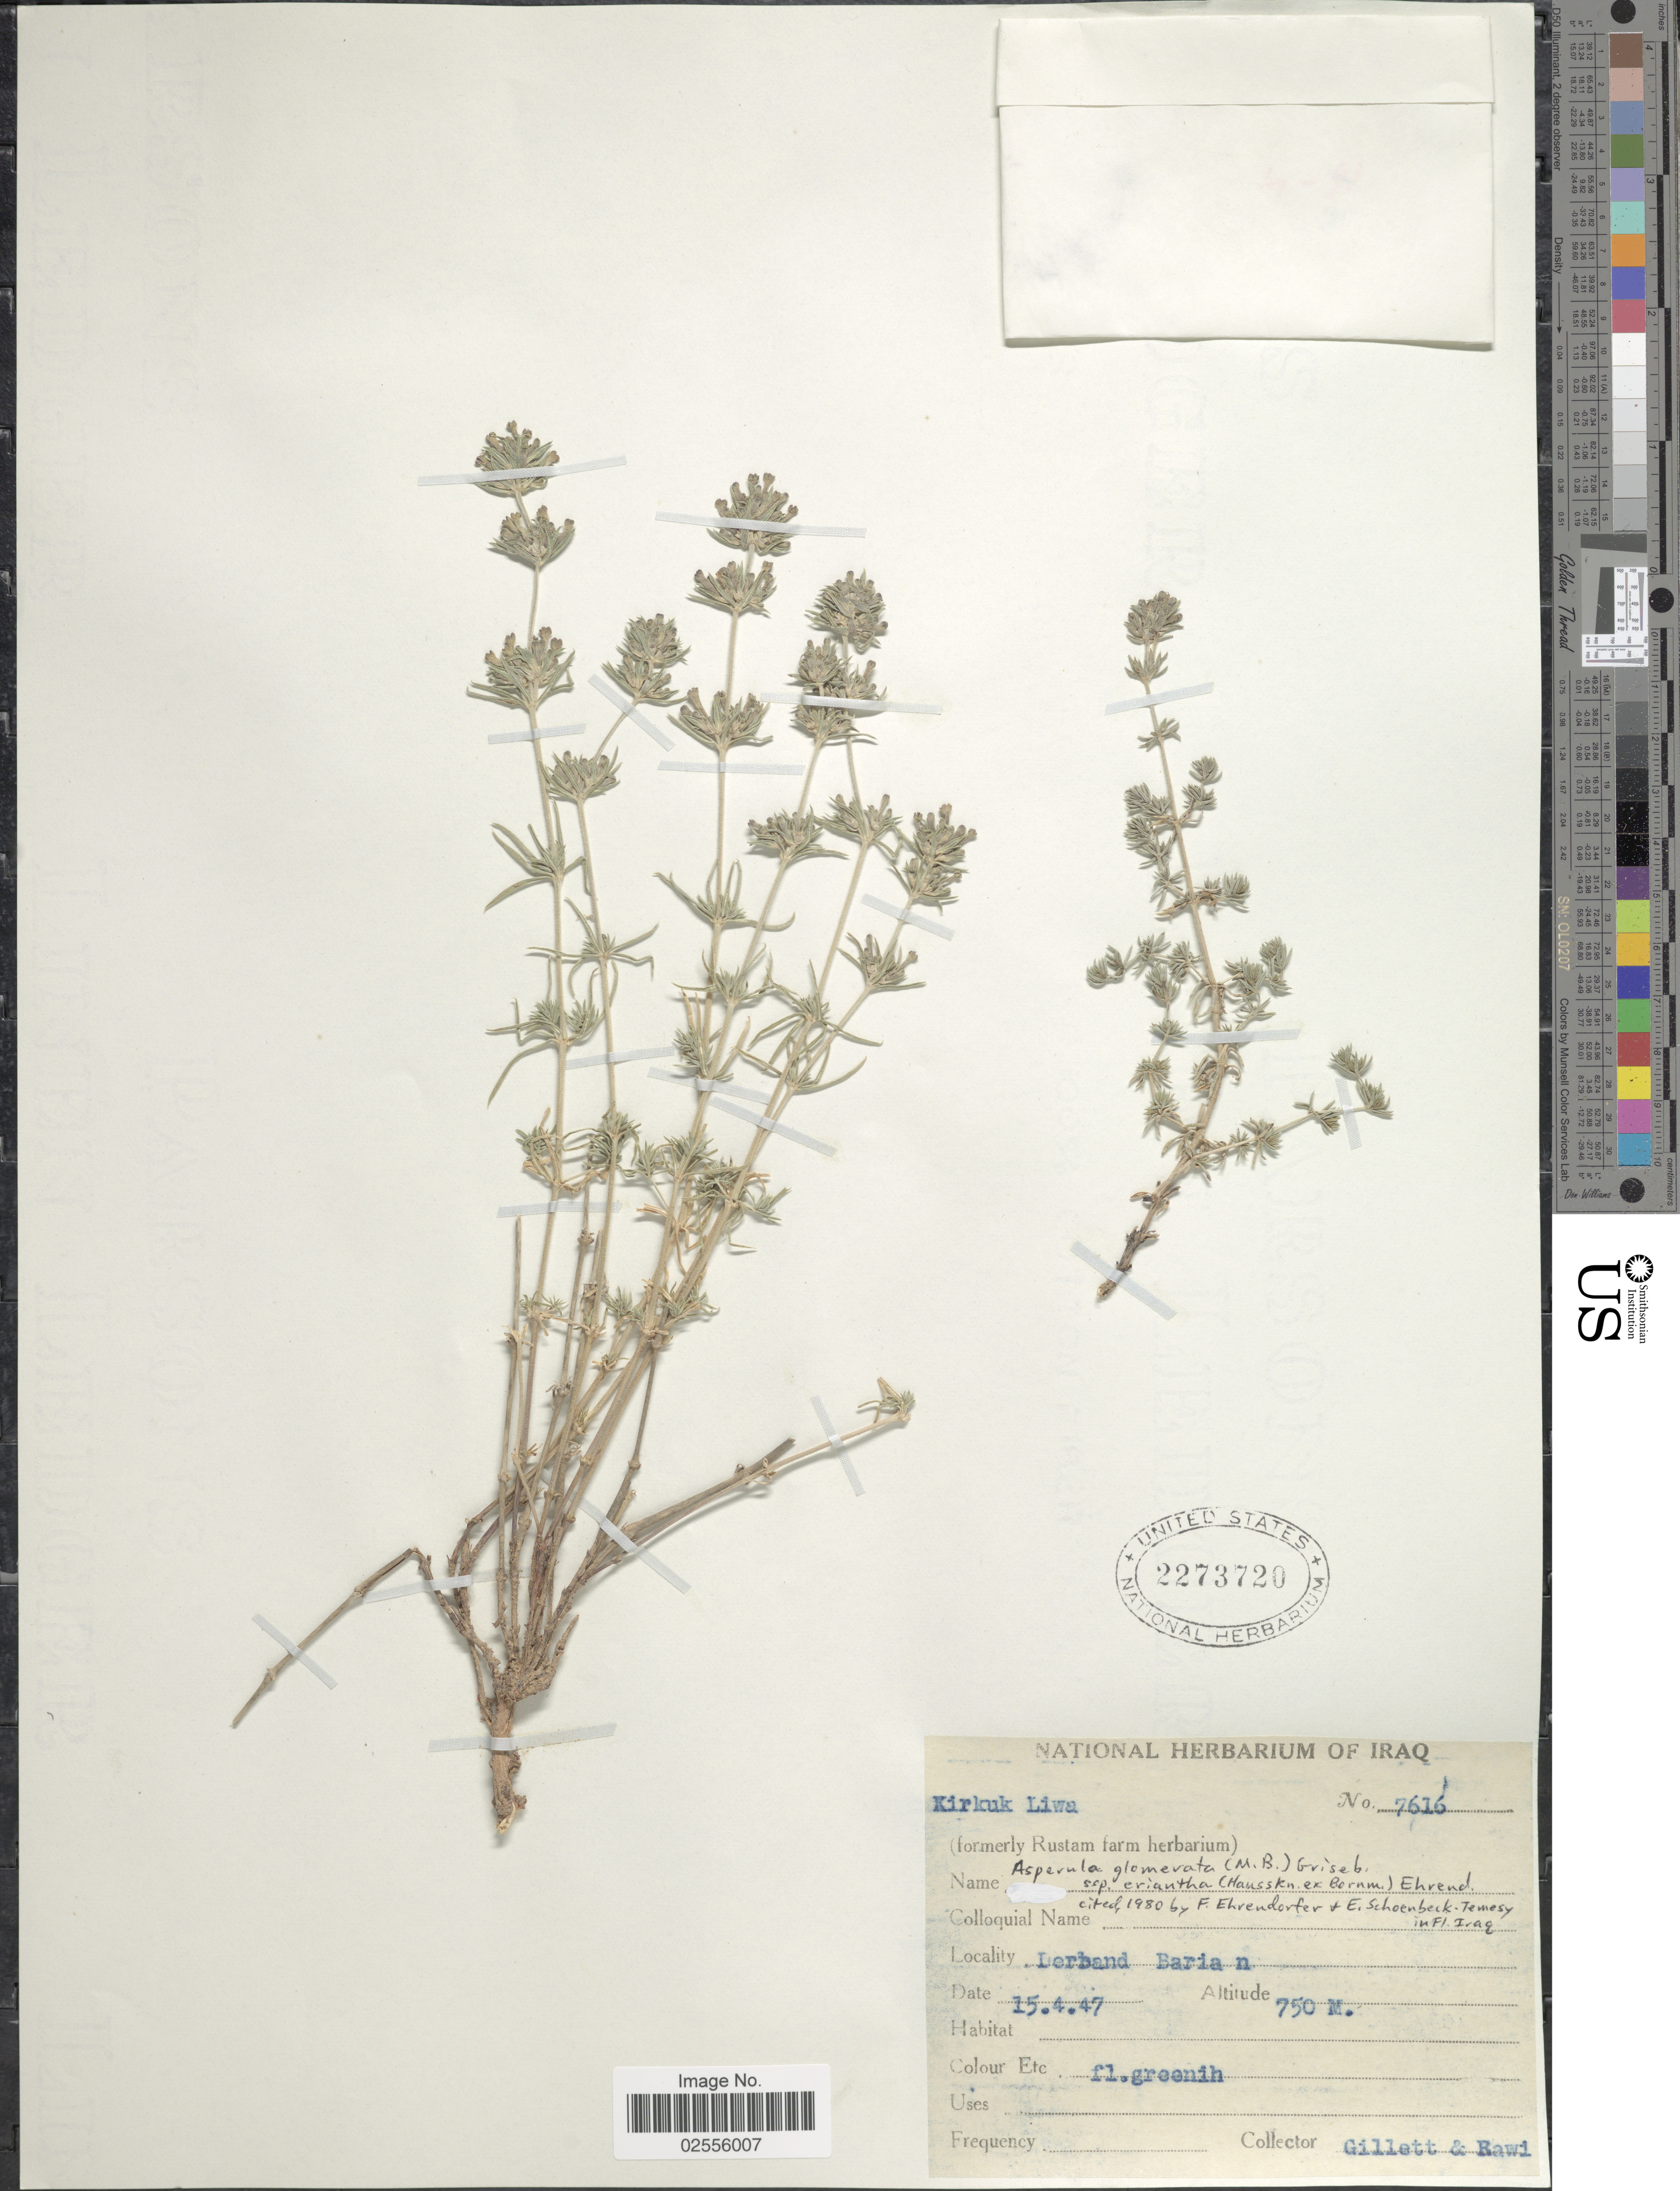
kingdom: Plantae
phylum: Tracheophyta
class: Magnoliopsida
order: Gentianales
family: Rubiaceae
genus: Asperula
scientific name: Asperula glomerata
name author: (M. Bieb.) Griseb.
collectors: Gillett, -- & -. Rawi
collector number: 7616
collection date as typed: Transcribed d/m/y: 15/4/47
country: Iraq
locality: Kirkuk Liwa, Lorband Baria n.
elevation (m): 750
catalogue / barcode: US 2273720